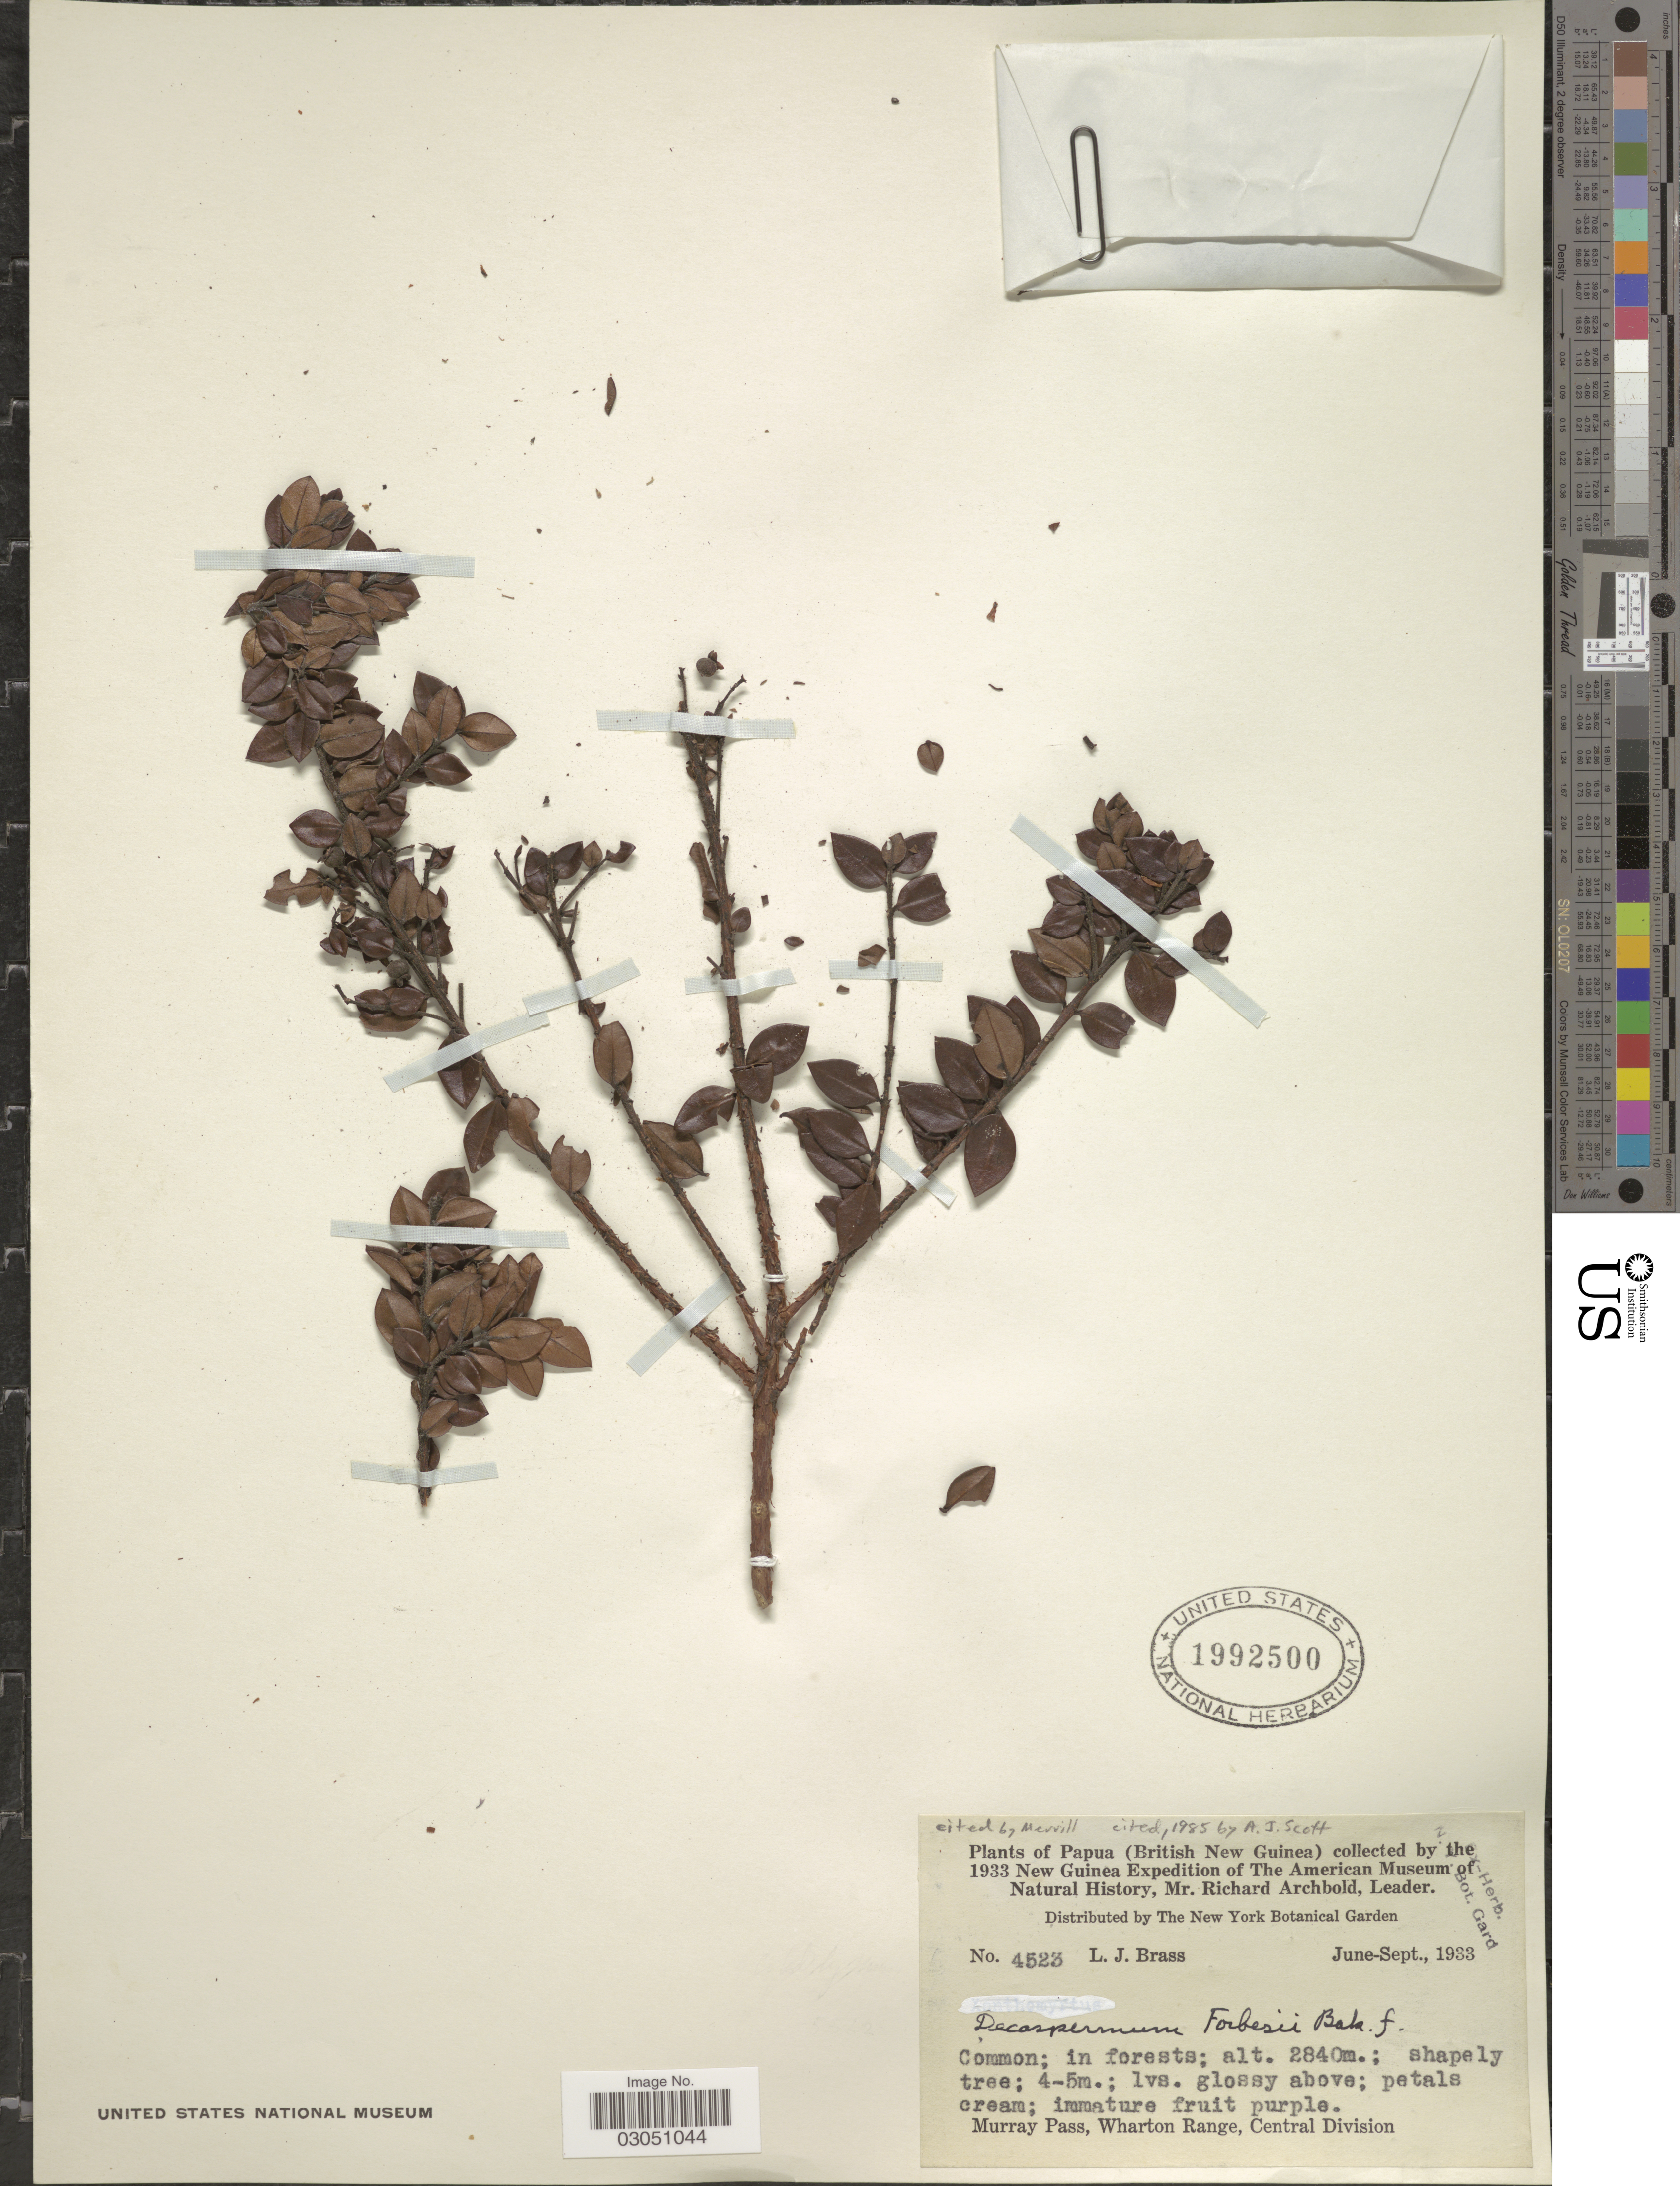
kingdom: Plantae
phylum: Tracheophyta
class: Magnoliopsida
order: Myrtales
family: Myrtaceae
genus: Decaspermum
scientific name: Decaspermum forbesii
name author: Baker f.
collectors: L. J. Brass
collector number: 4523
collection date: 1933-06/1933-09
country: Papua New Guinea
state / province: Central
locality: Papua (British New Guinea). Murray Pass, Wharton Range, Central Division.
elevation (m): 2840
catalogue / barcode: US 1992500